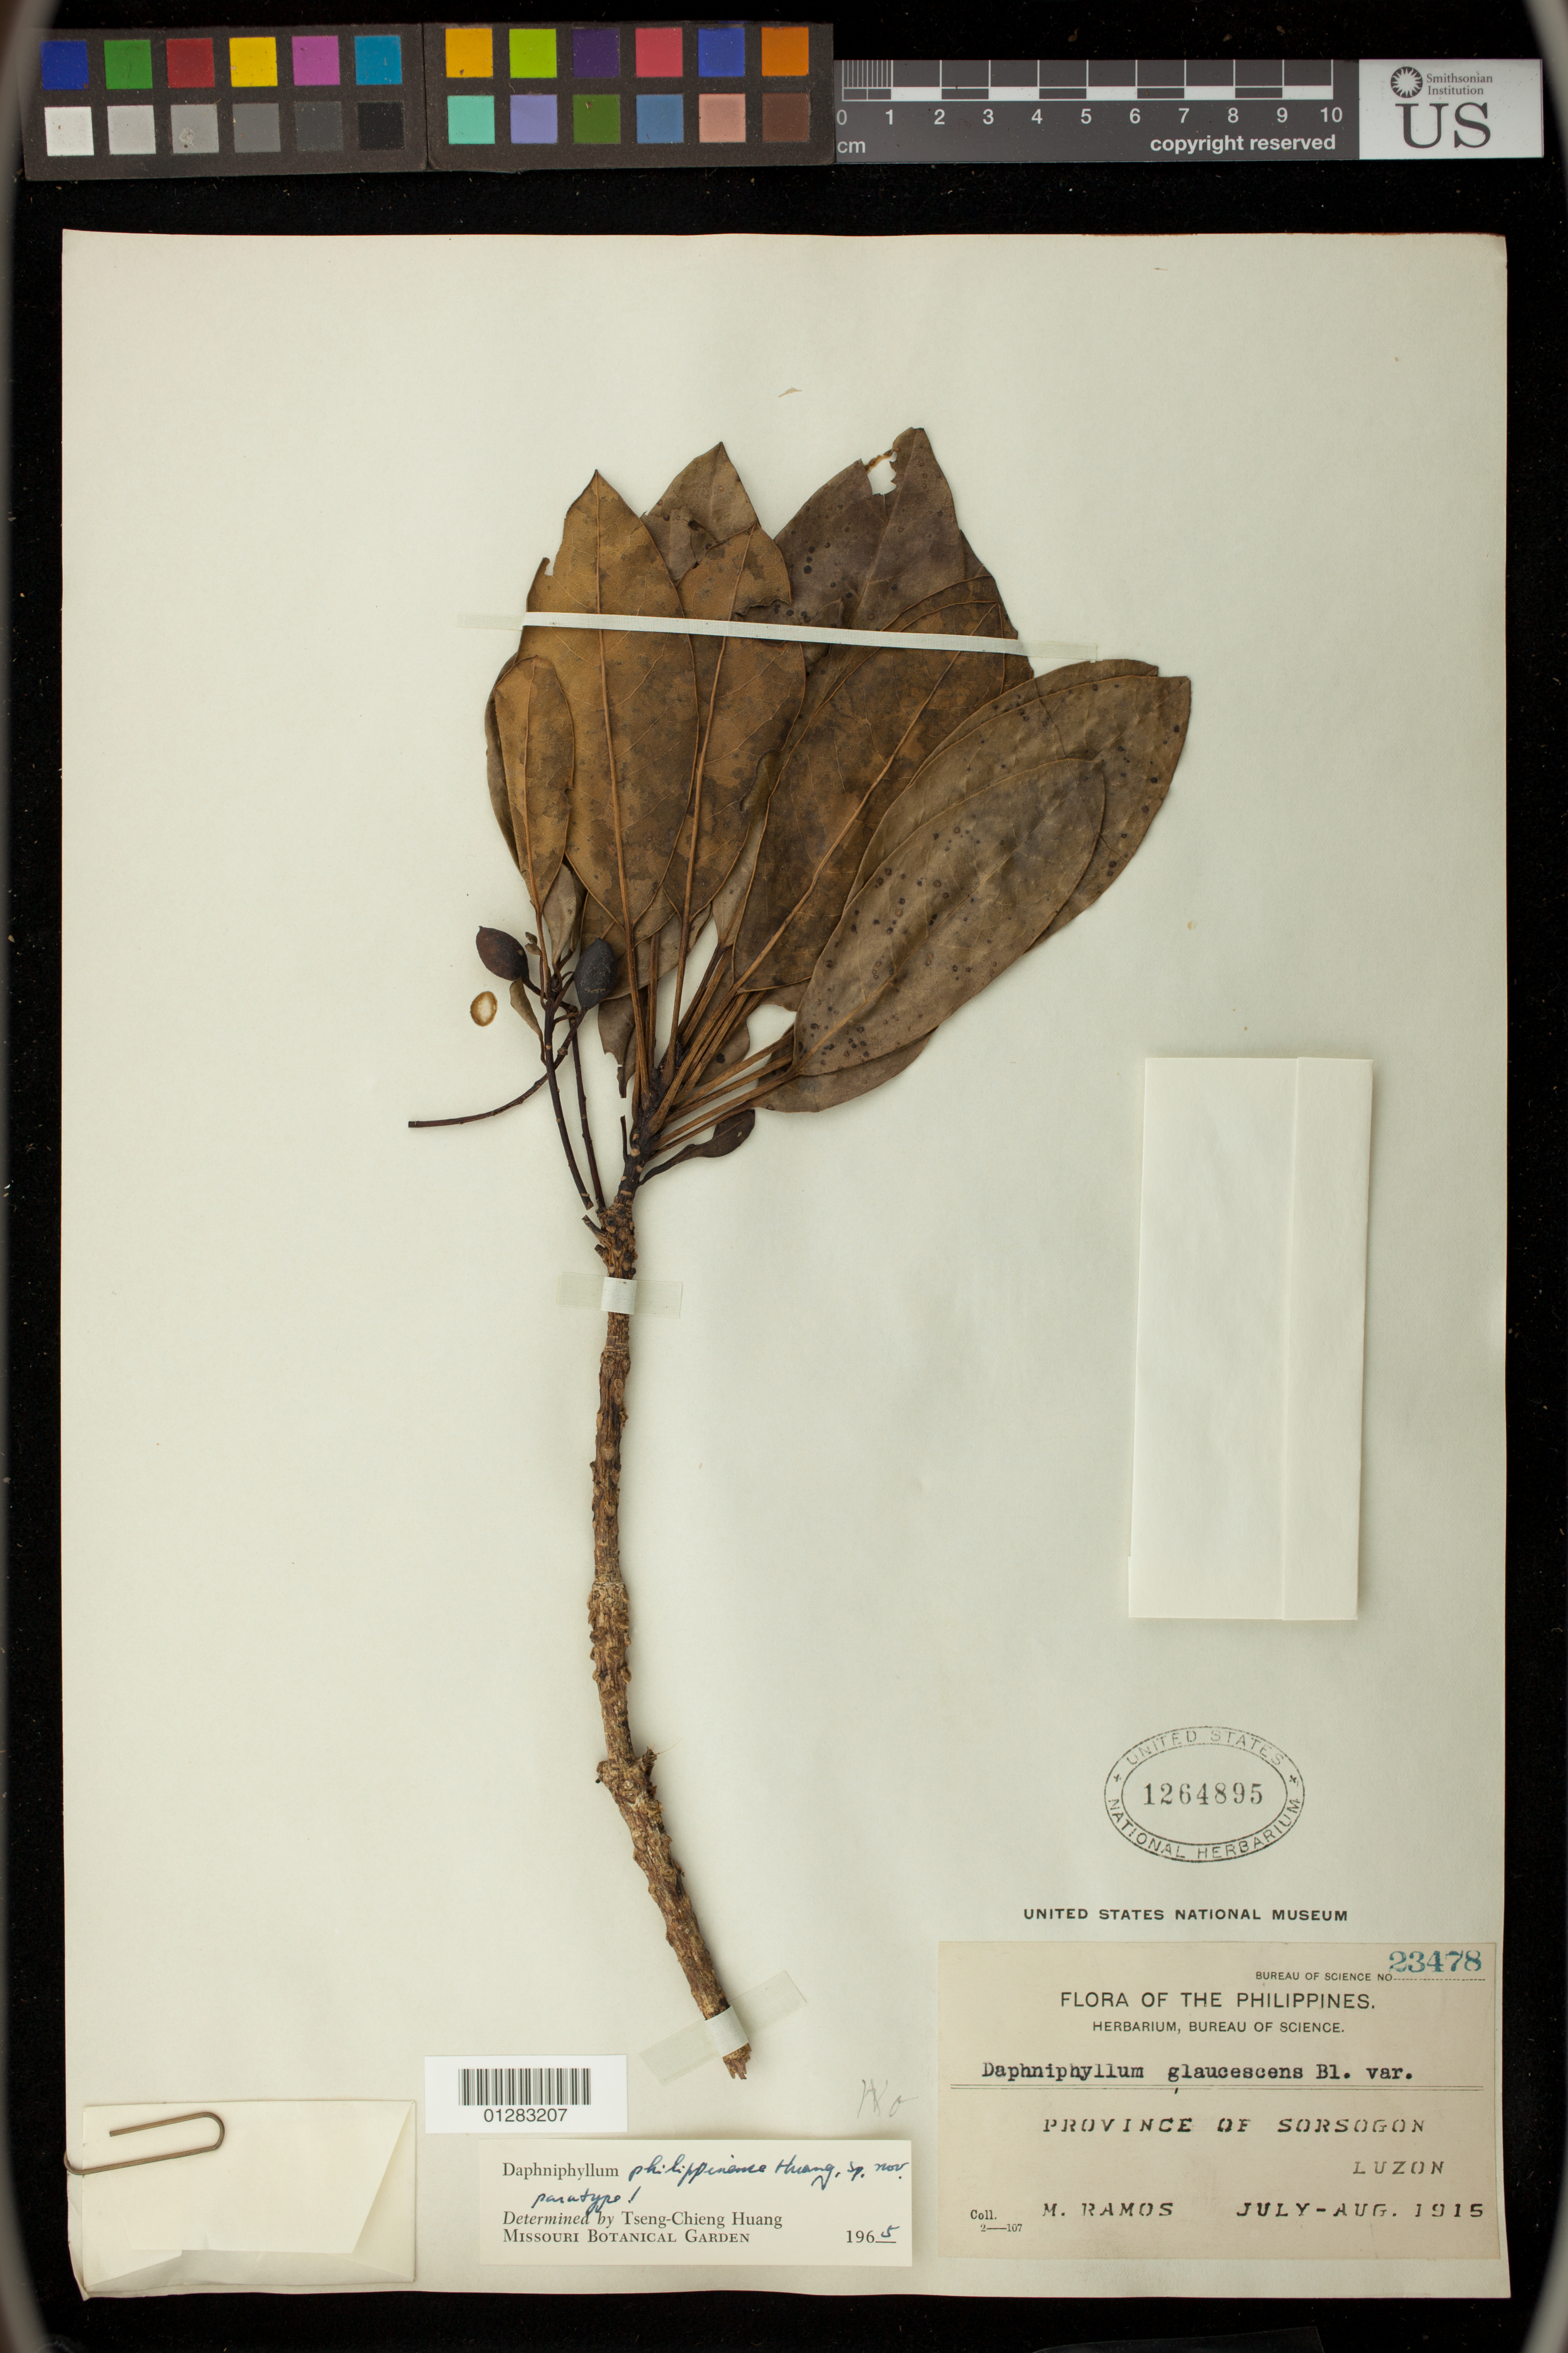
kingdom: Plantae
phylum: Tracheophyta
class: Magnoliopsida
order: Saxifragales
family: Daphniphyllaceae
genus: Daphniphyllum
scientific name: Daphniphyllum philippinense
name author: T. C. Huang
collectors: M. Ramos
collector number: Bur. Sci. 23478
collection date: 1915-07/1915-08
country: Philippines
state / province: Bicol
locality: Sorsogon, Luzon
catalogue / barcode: US 1264895